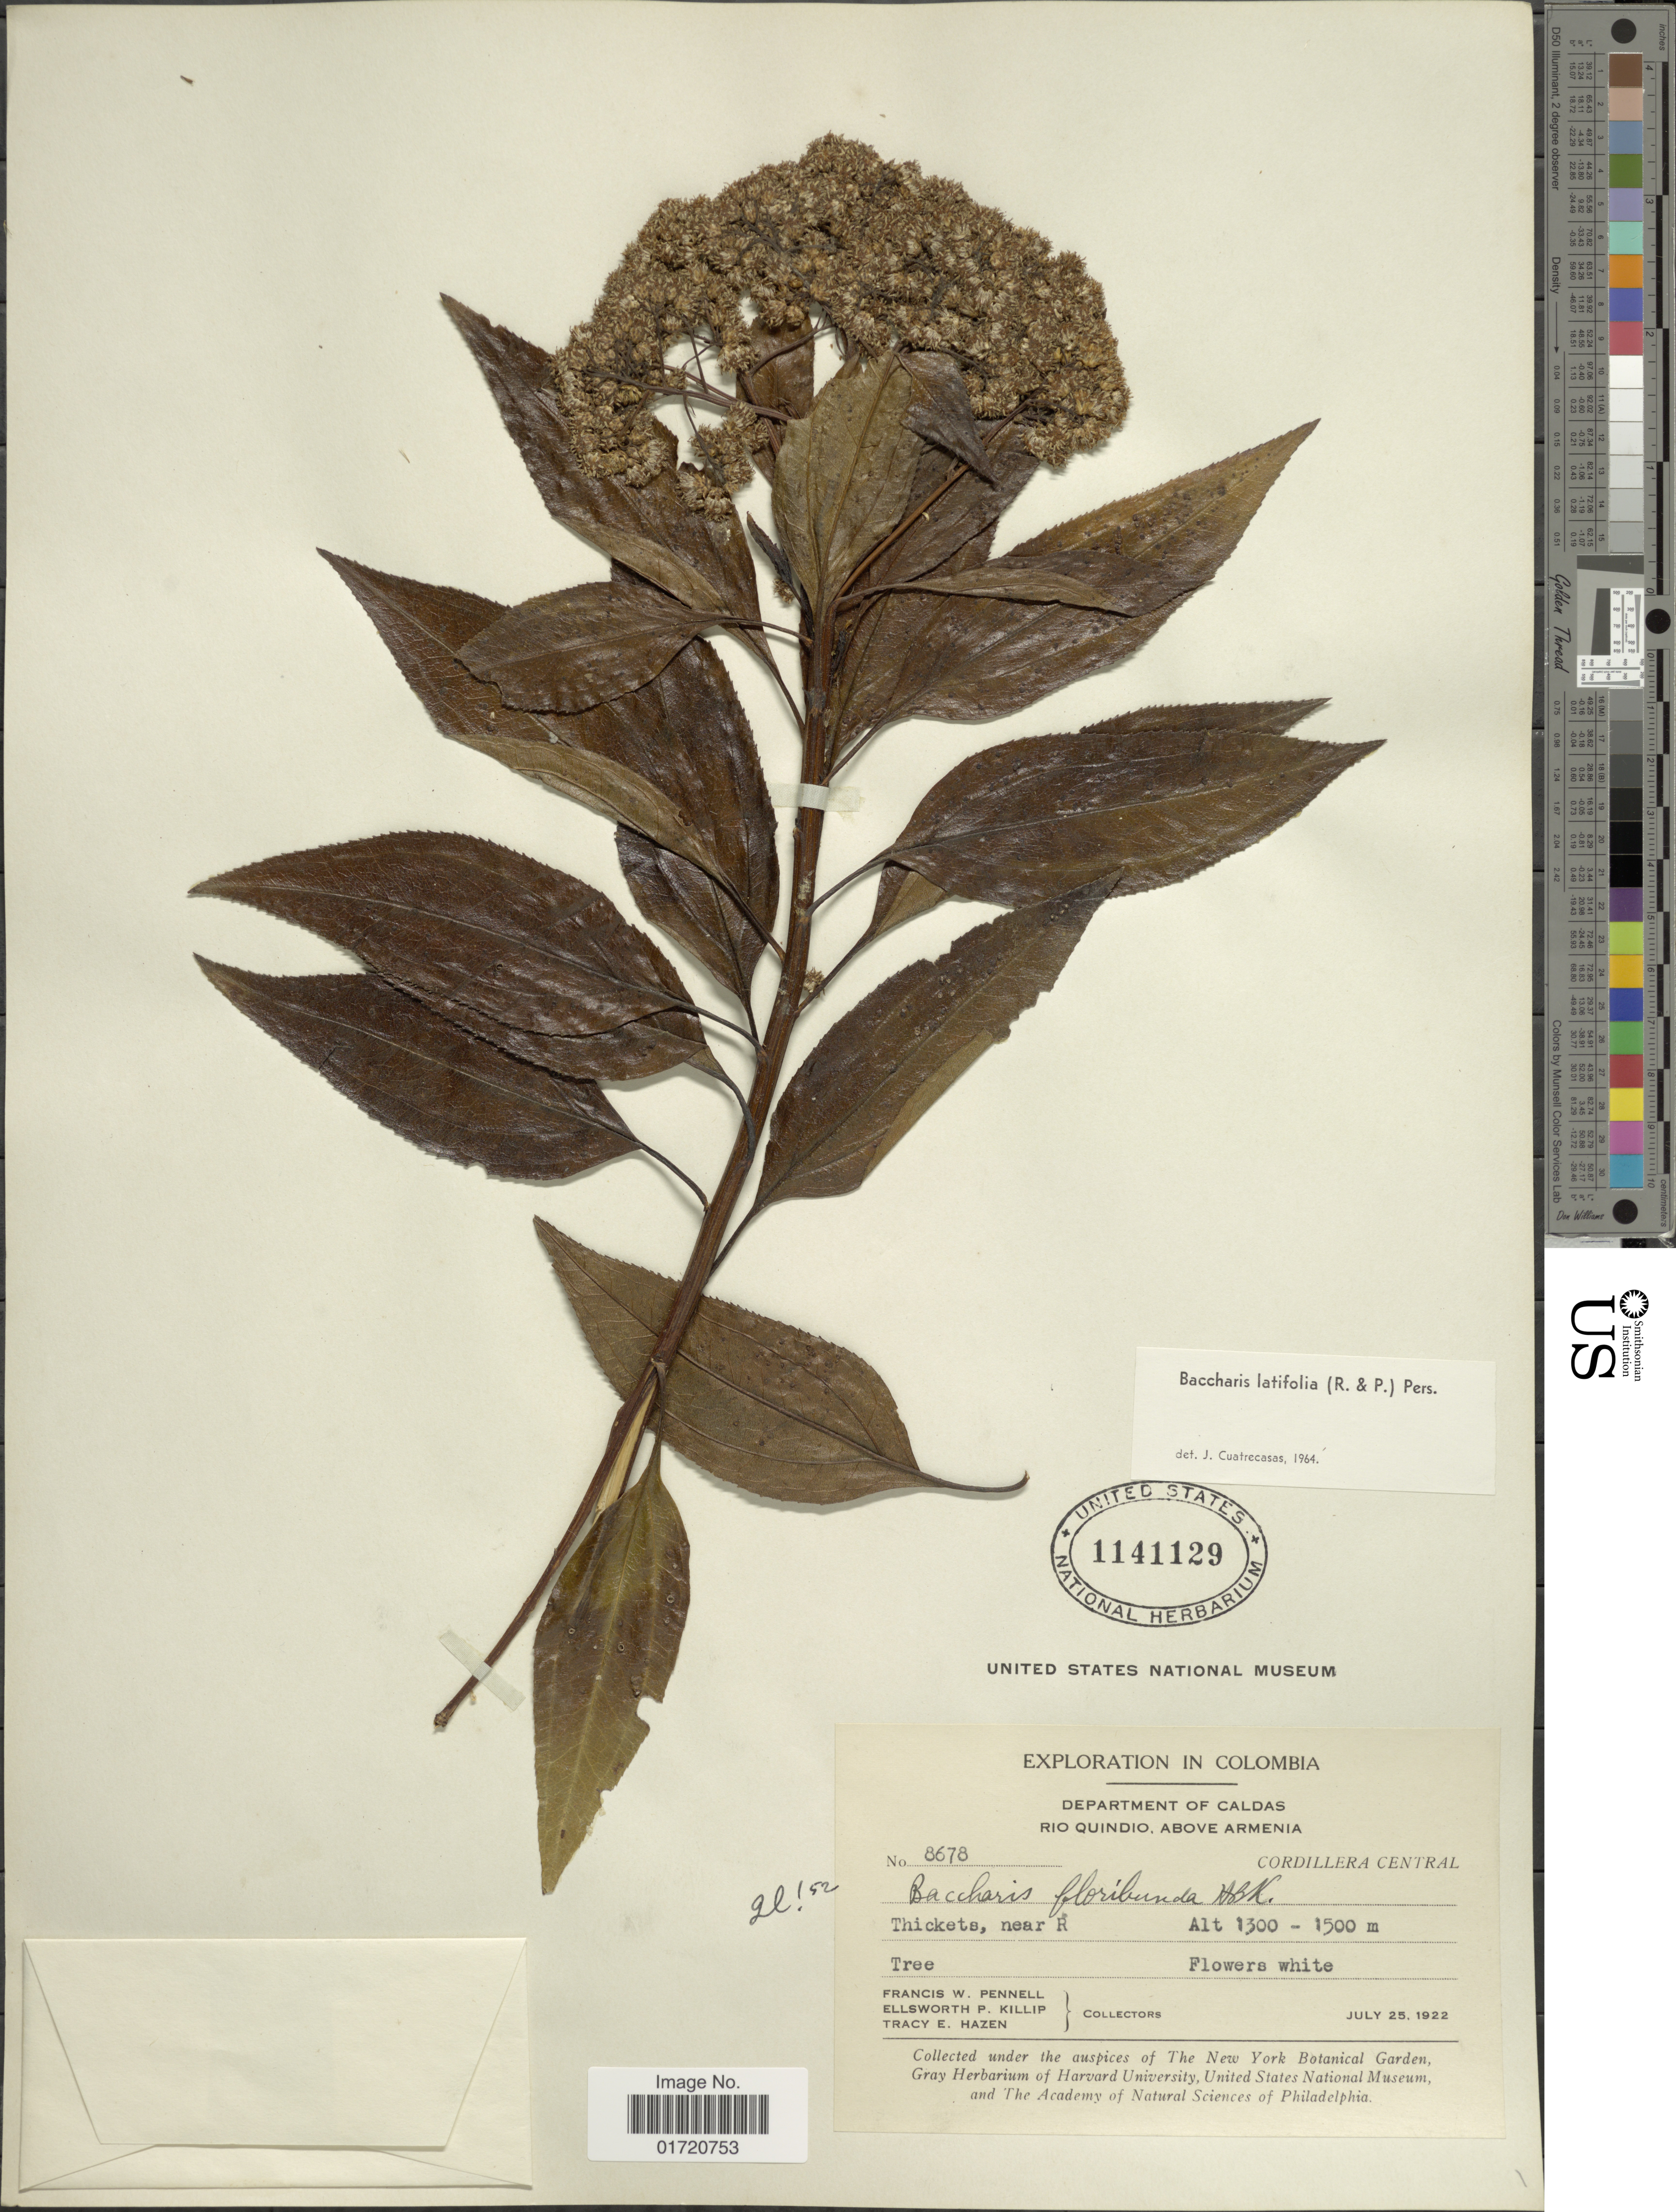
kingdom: Plantae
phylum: Tracheophyta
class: Magnoliopsida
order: Asterales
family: Asteraceae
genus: Baccharis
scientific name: Baccharis latifolia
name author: (Ruiz & Pav.) Pers.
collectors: F. W. Pennell, E. P. Killip & T. E. Hazen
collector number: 8678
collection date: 1922-07-25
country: Colombia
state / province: Caldas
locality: Rio Quindio, above Armenia, Cordillera Central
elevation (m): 1300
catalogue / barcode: US 1141129